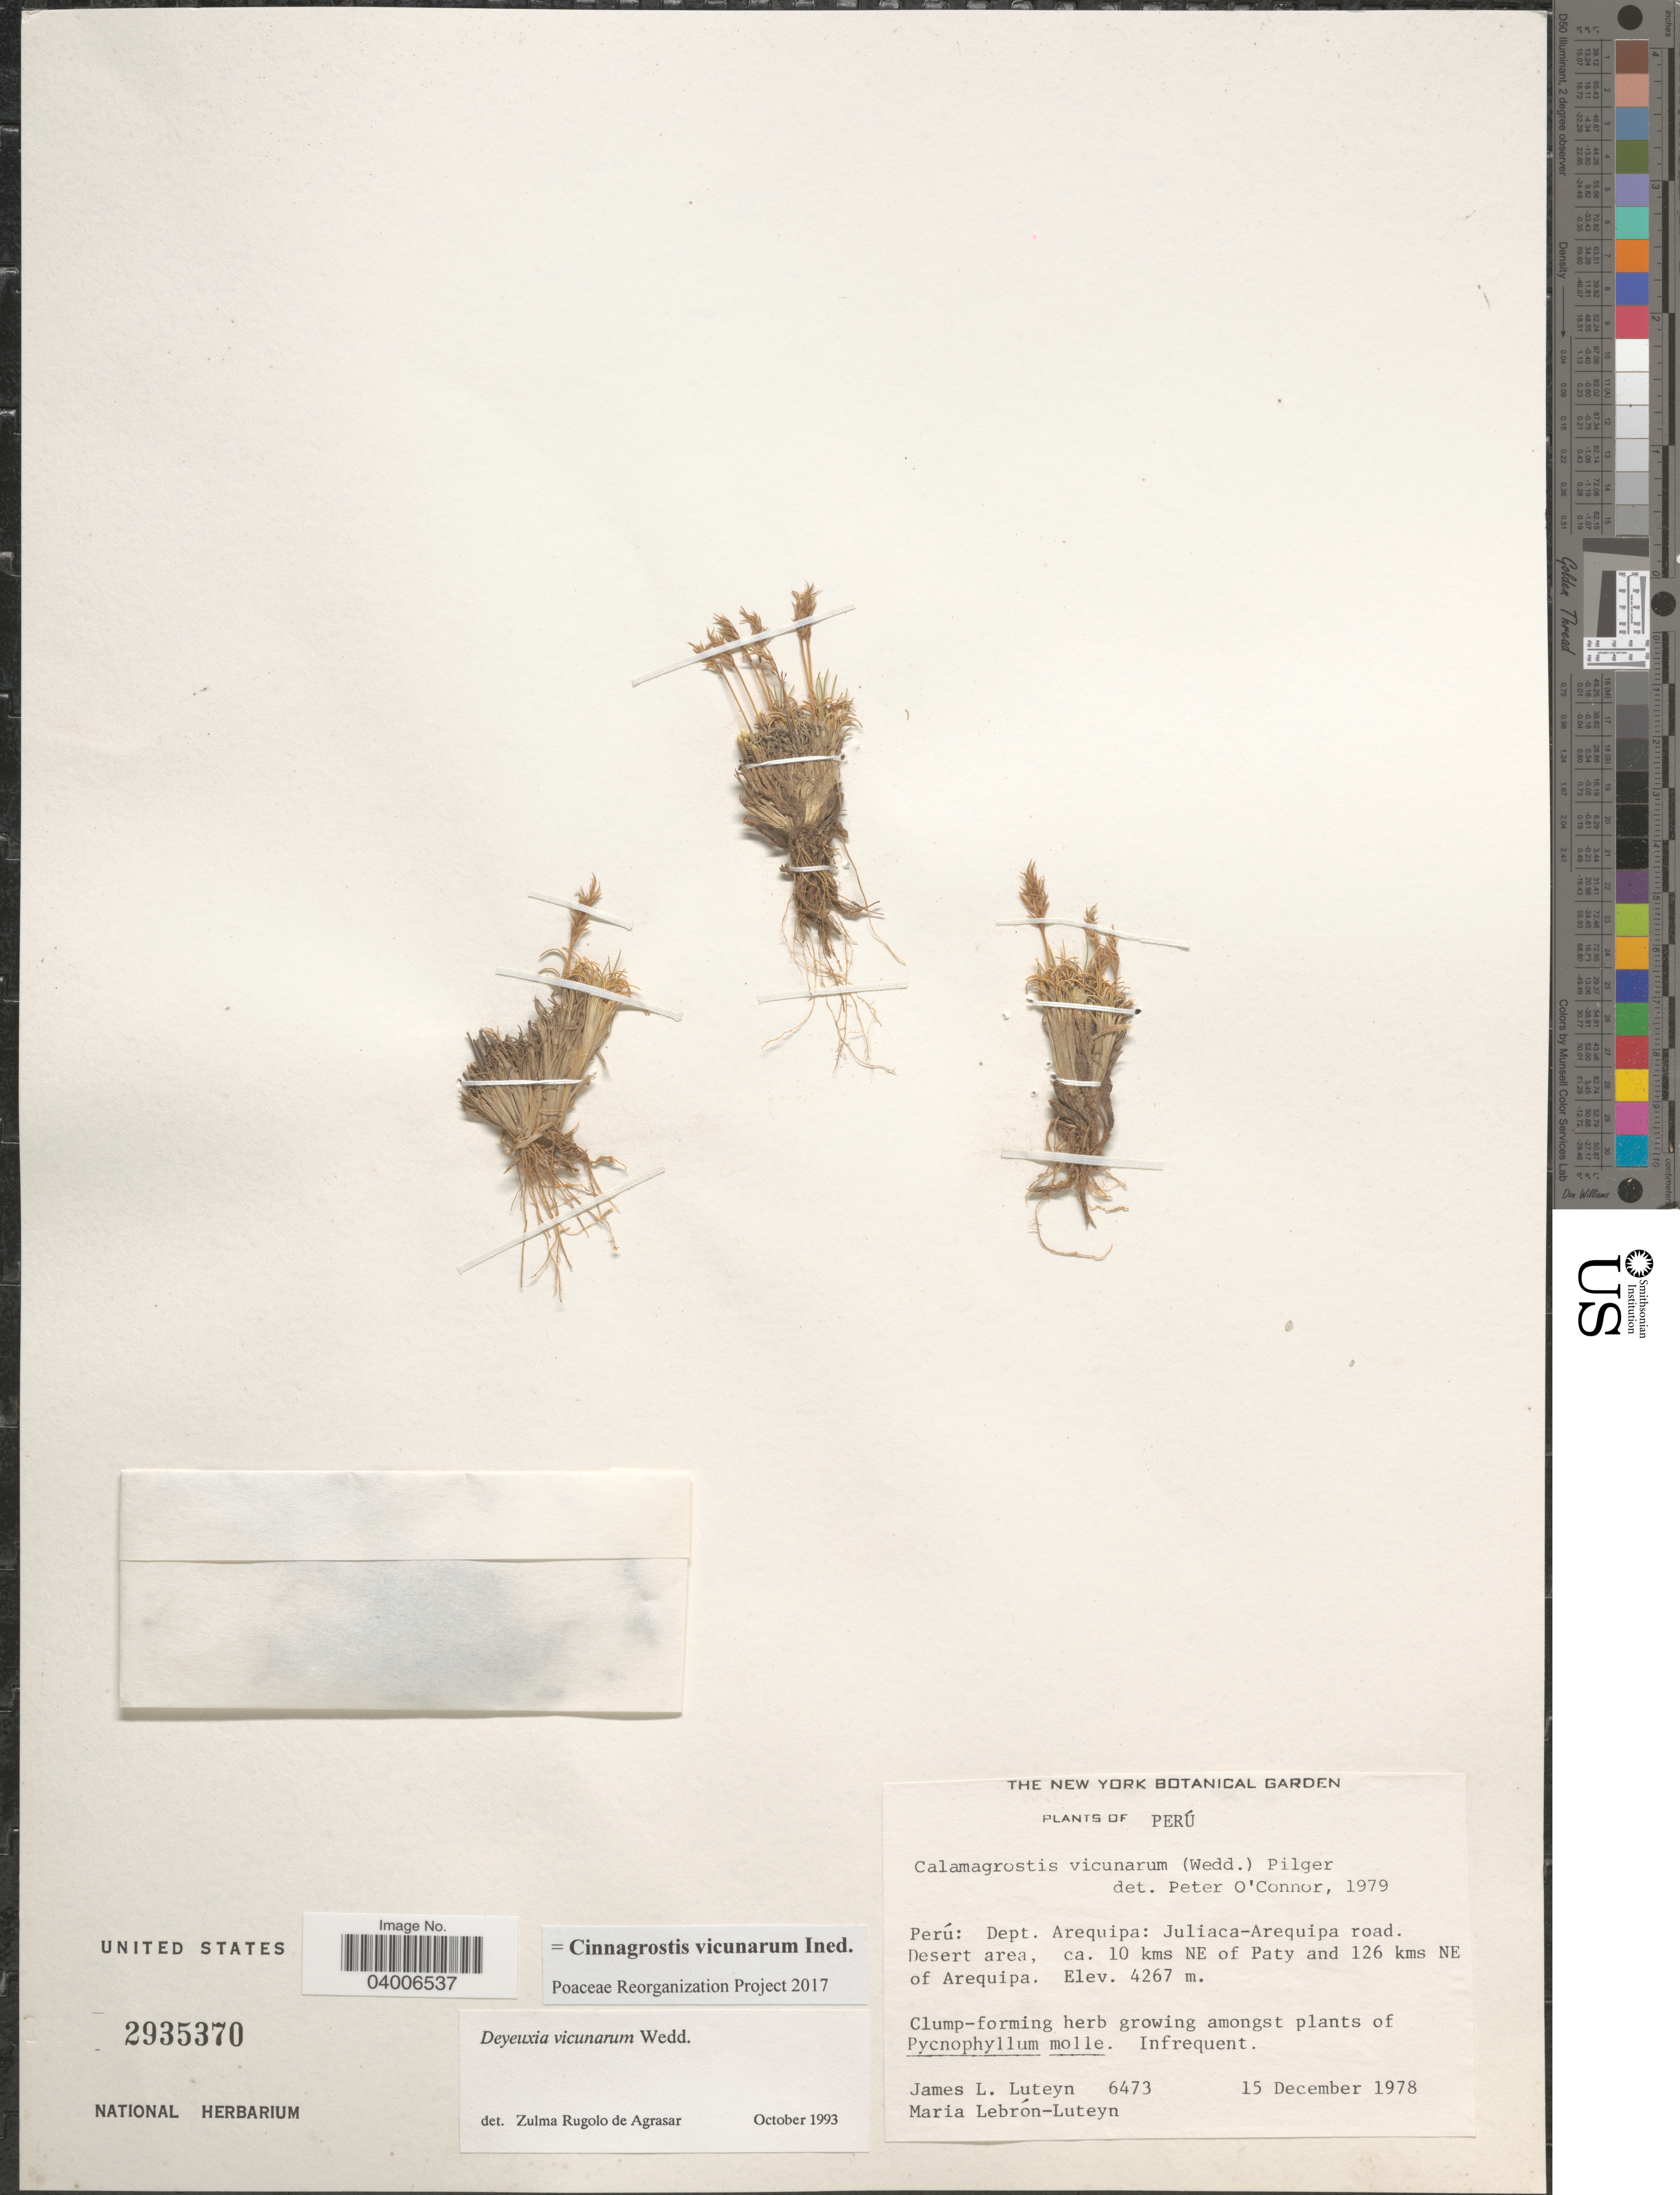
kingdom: Plantae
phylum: Tracheophyta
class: Liliopsida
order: Poales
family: Poaceae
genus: Cinnagrostis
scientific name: Cinnagrostis vicunarum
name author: (Wedd.) P.M. Peterson et al.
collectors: J. L. Luteyn & M. L. Lebrón-Luteyn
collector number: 6473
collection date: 1978-12-15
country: Peru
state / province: Arequipa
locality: Dept. Arequipa: Juliaca-Arequipa road. Desert area, ca. 10 kms NE of Paty and 126 kms NE of Arequipa.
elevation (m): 4267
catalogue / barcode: US 2935370